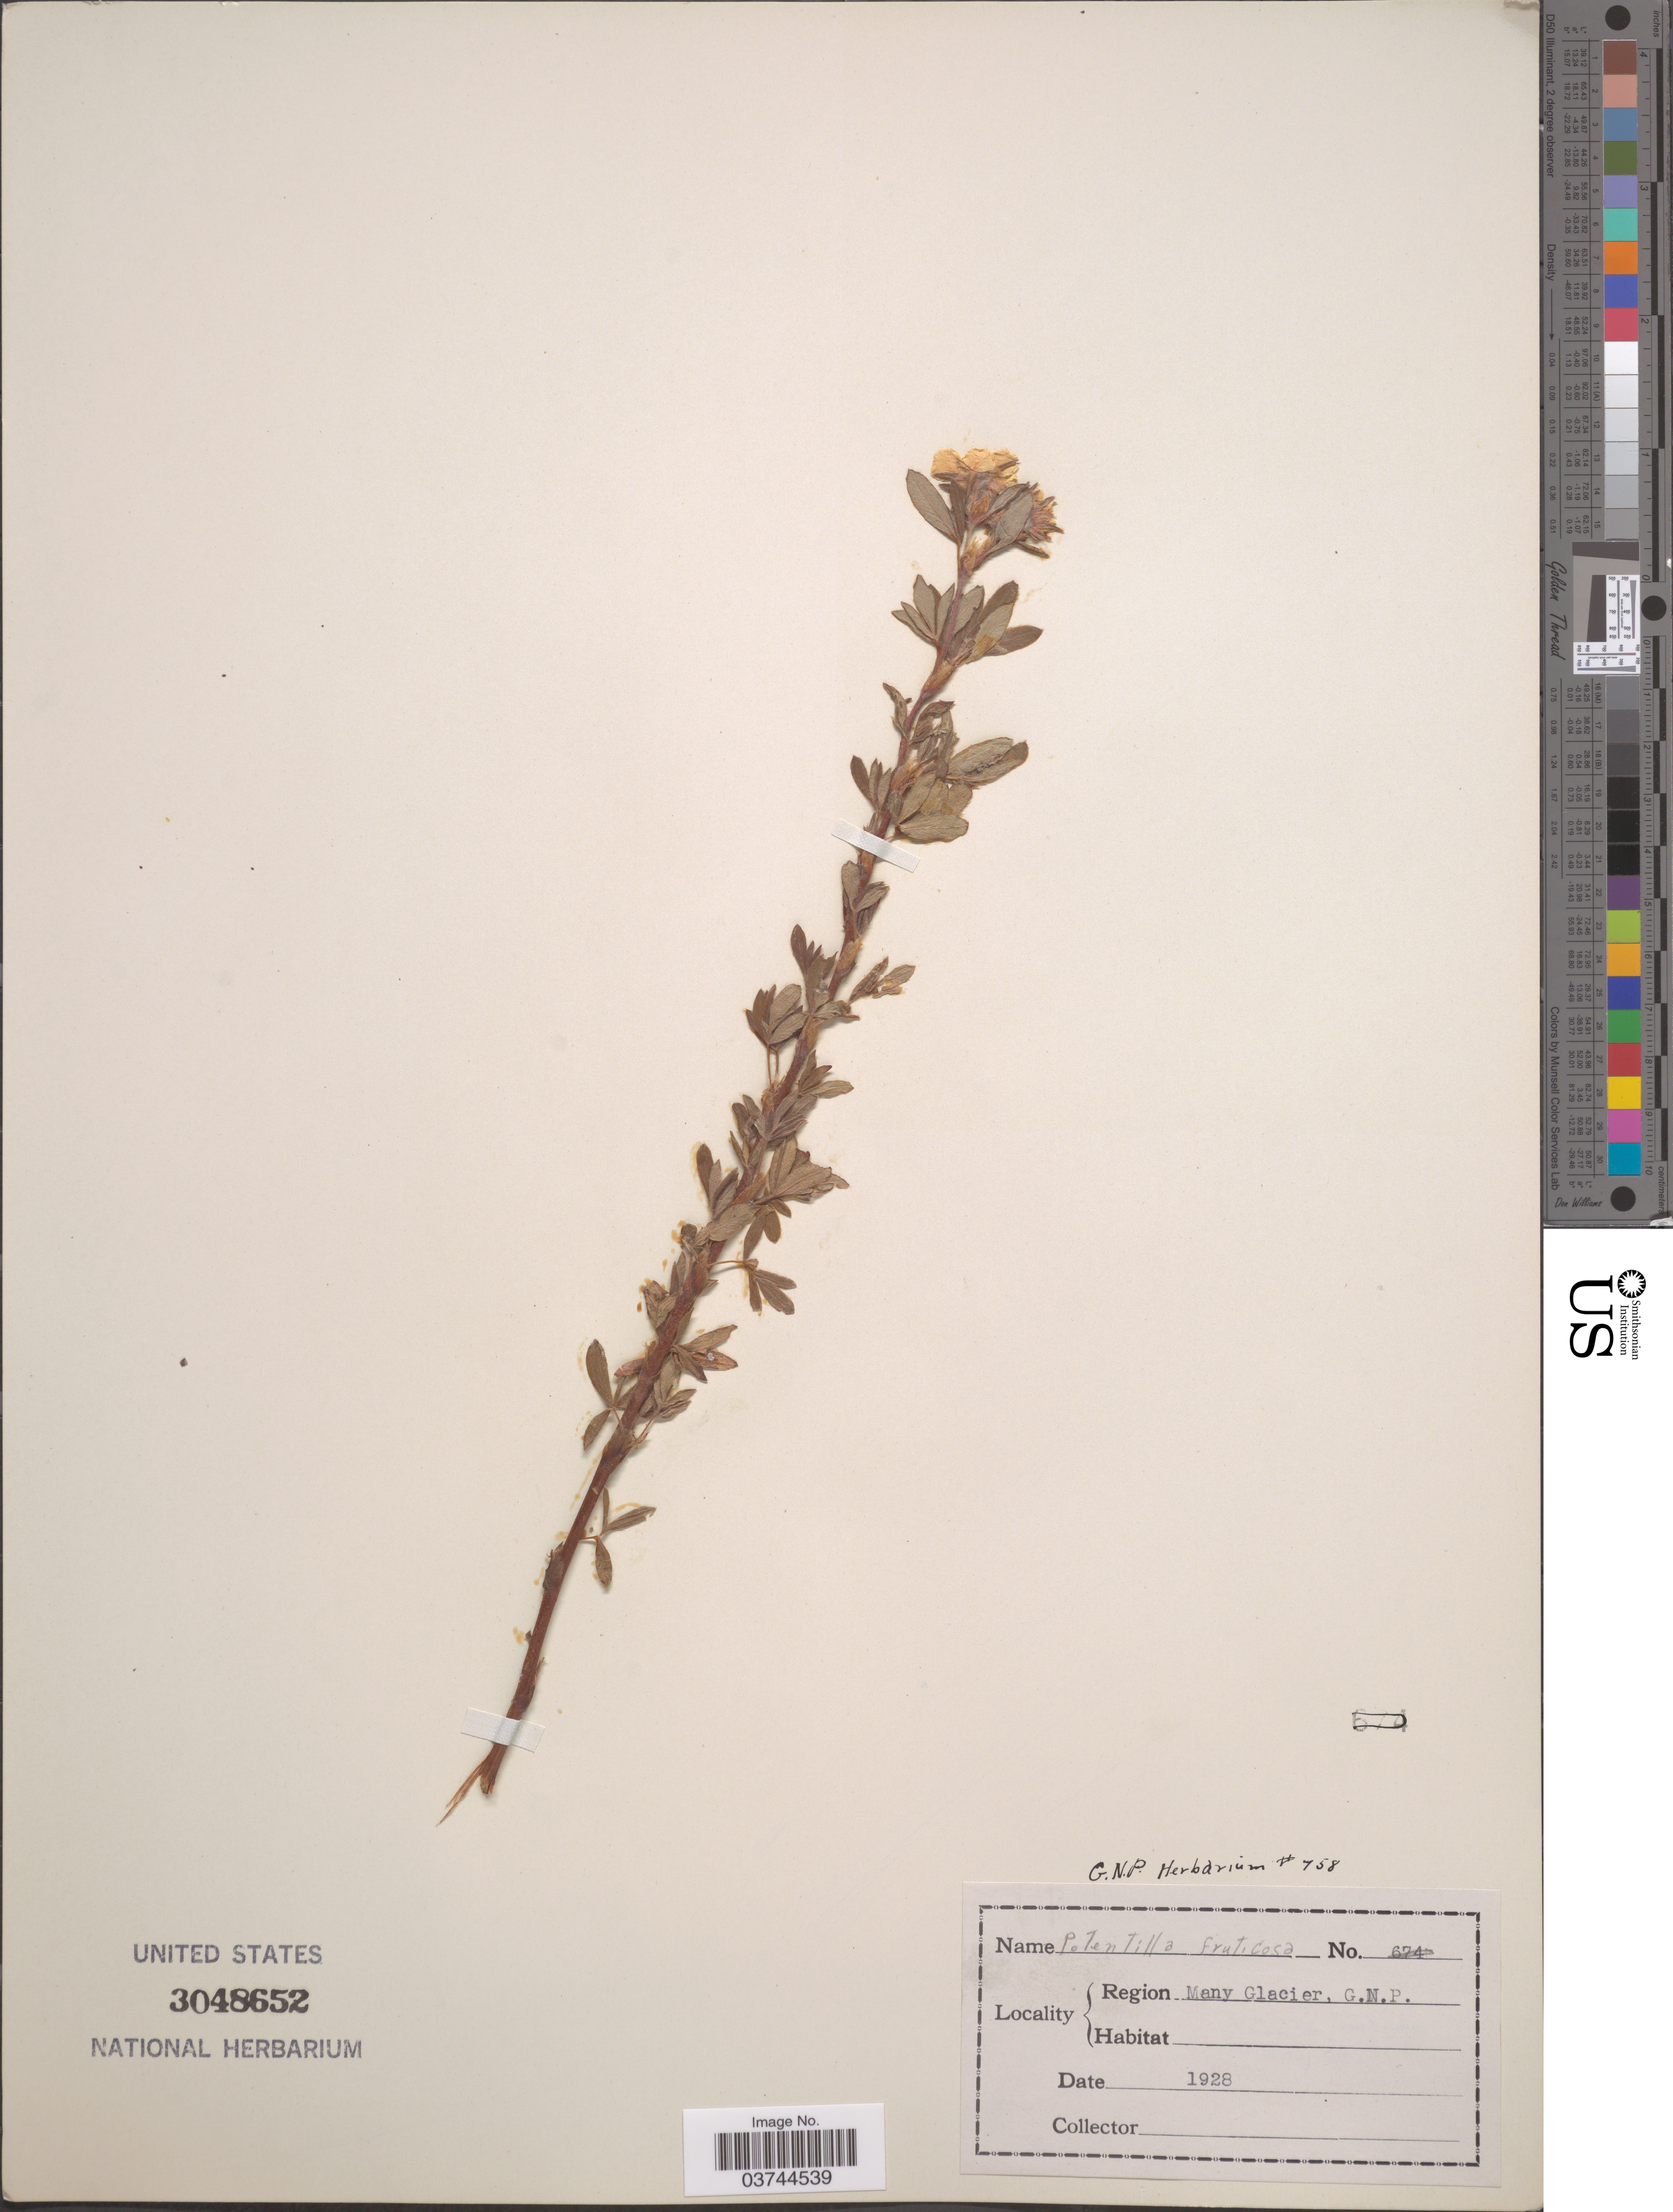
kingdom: Plantae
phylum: Tracheophyta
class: Magnoliopsida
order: Rosales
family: Rosaceae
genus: Dasiphora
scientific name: Dasiphora fruticosa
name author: (L.) Rydb.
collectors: ex herb. G. N. P.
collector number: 758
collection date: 1928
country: United States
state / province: Montana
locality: Region Many Glacier, G. N. P.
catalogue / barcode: US 3048652